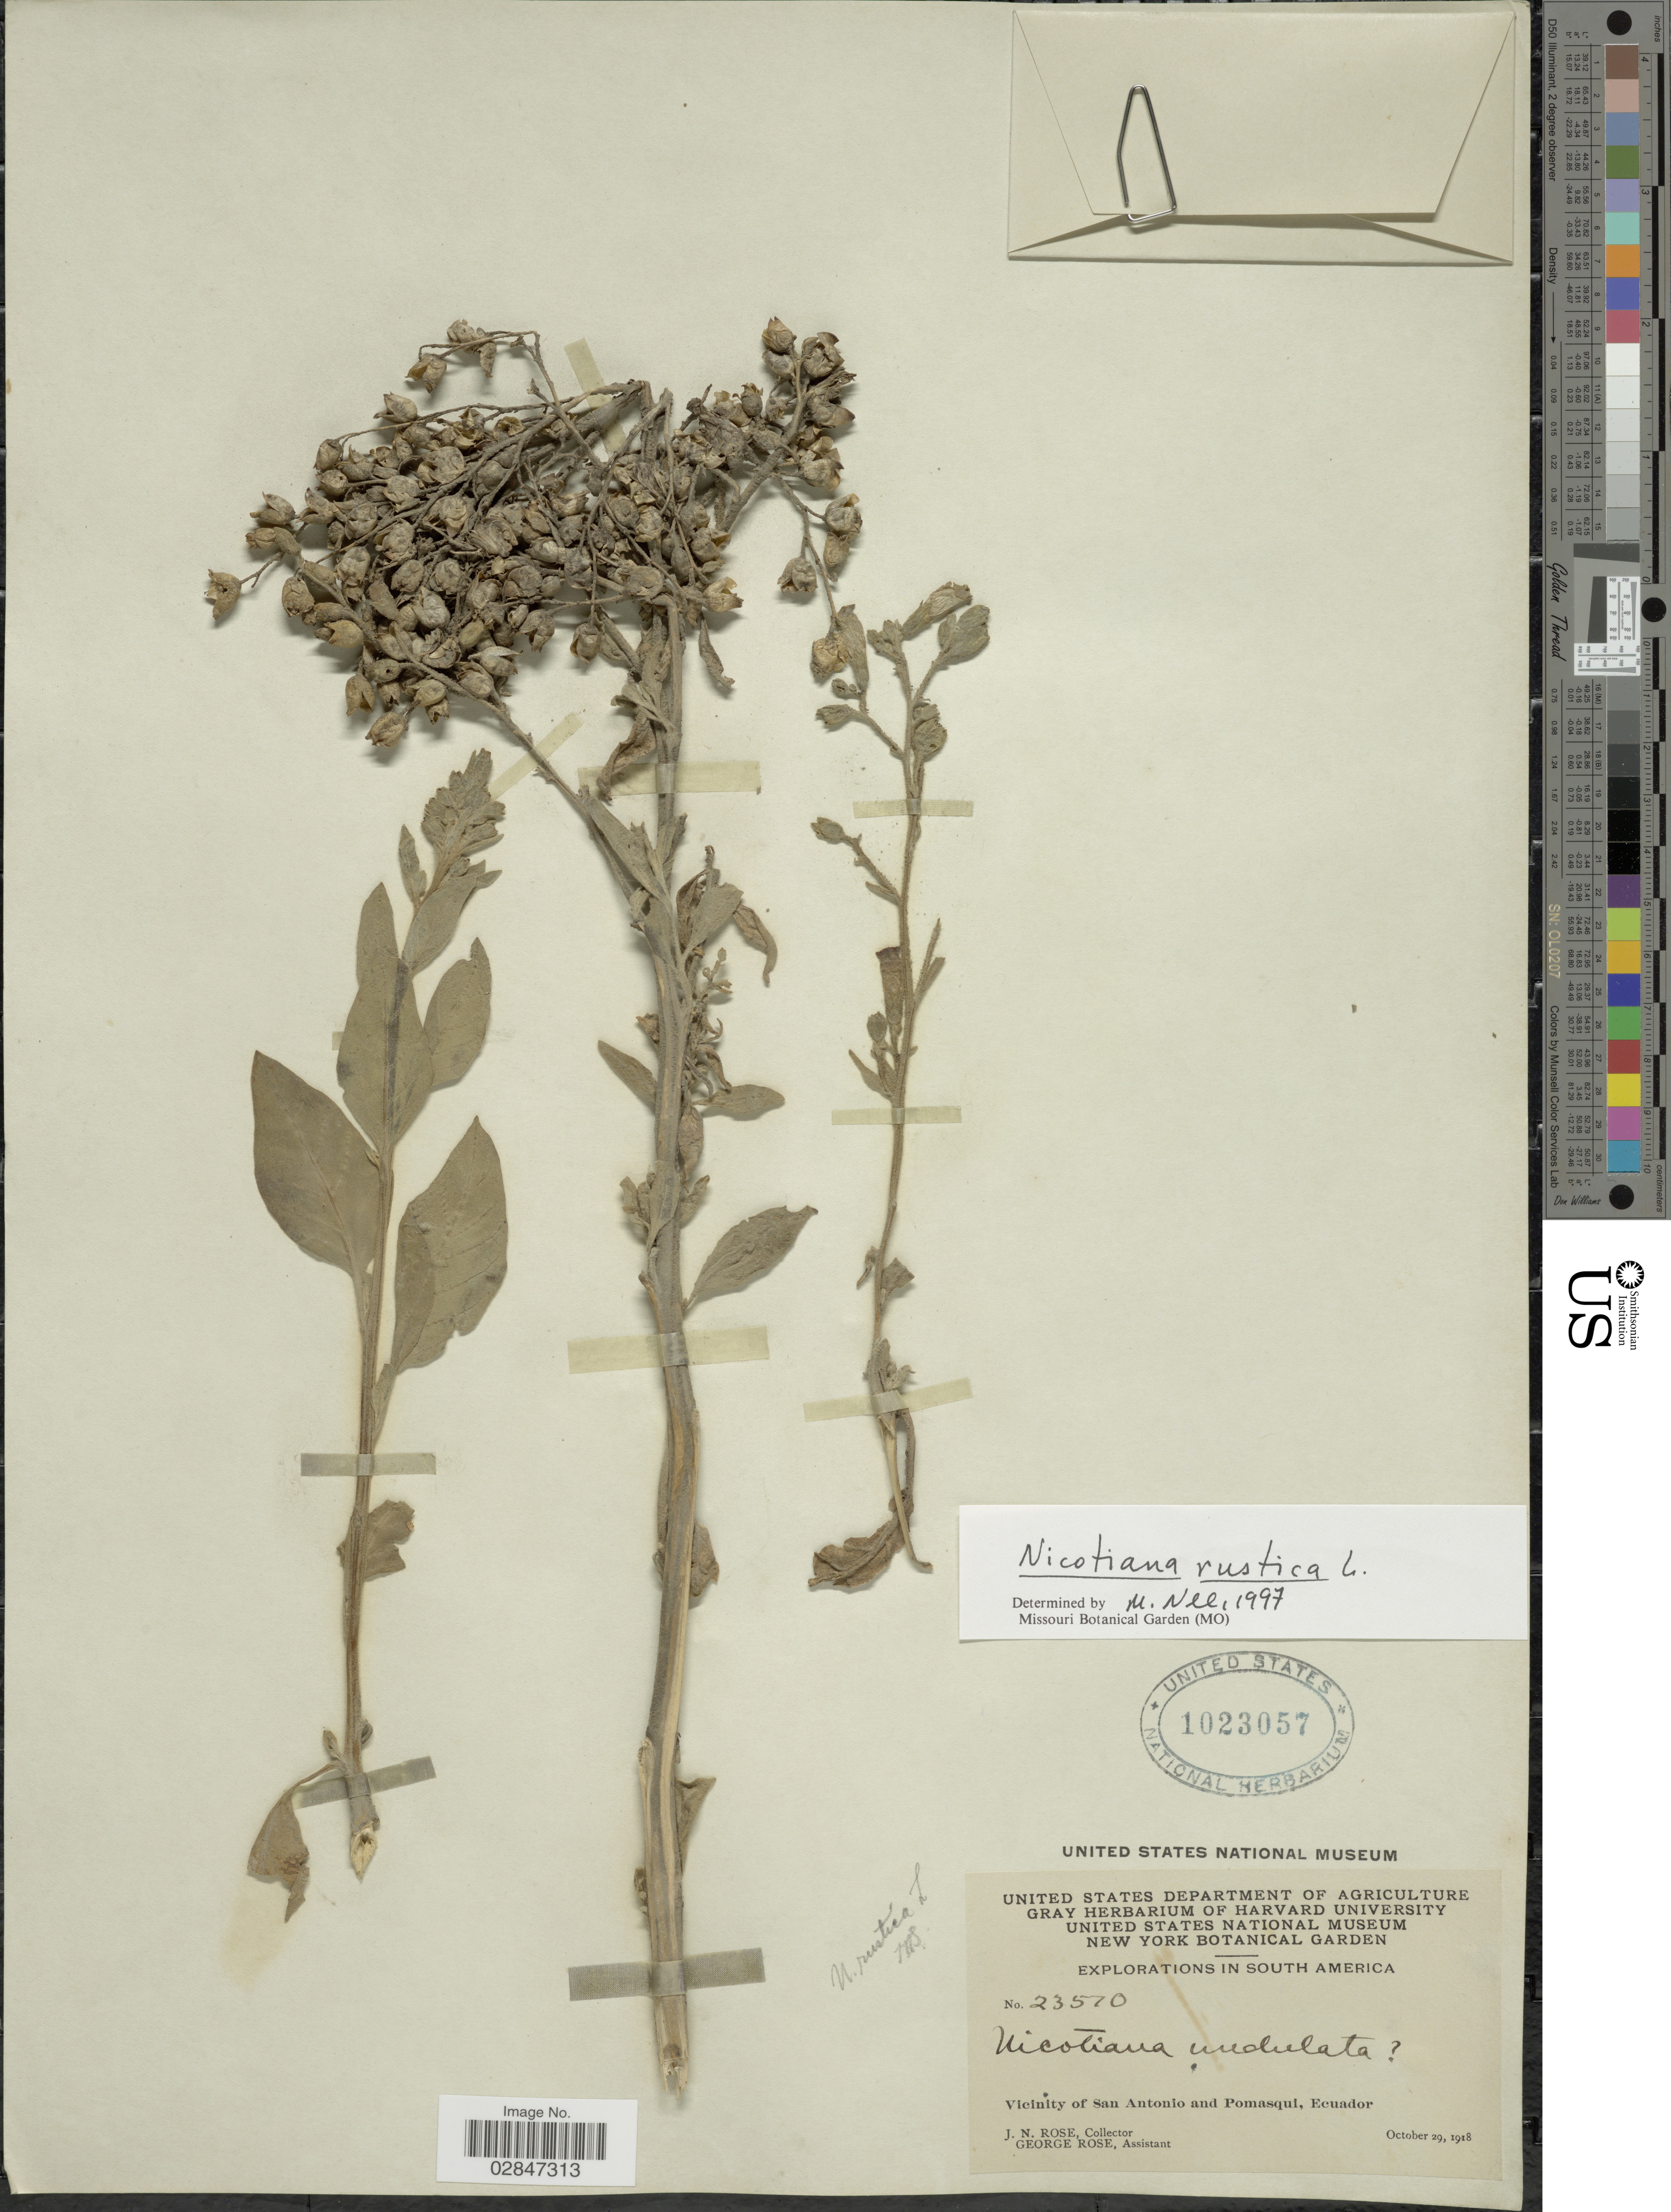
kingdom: Plantae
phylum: Tracheophyta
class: Magnoliopsida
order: Solanales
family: Solanaceae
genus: Nicotiana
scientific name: Nicotiana rustica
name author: L.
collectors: J. N. Rose & G. Rose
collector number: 23570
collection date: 1918-10-29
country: Ecuador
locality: Vicinity of San Antonio and Pomasqui, Ecuador.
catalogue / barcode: US 1023057